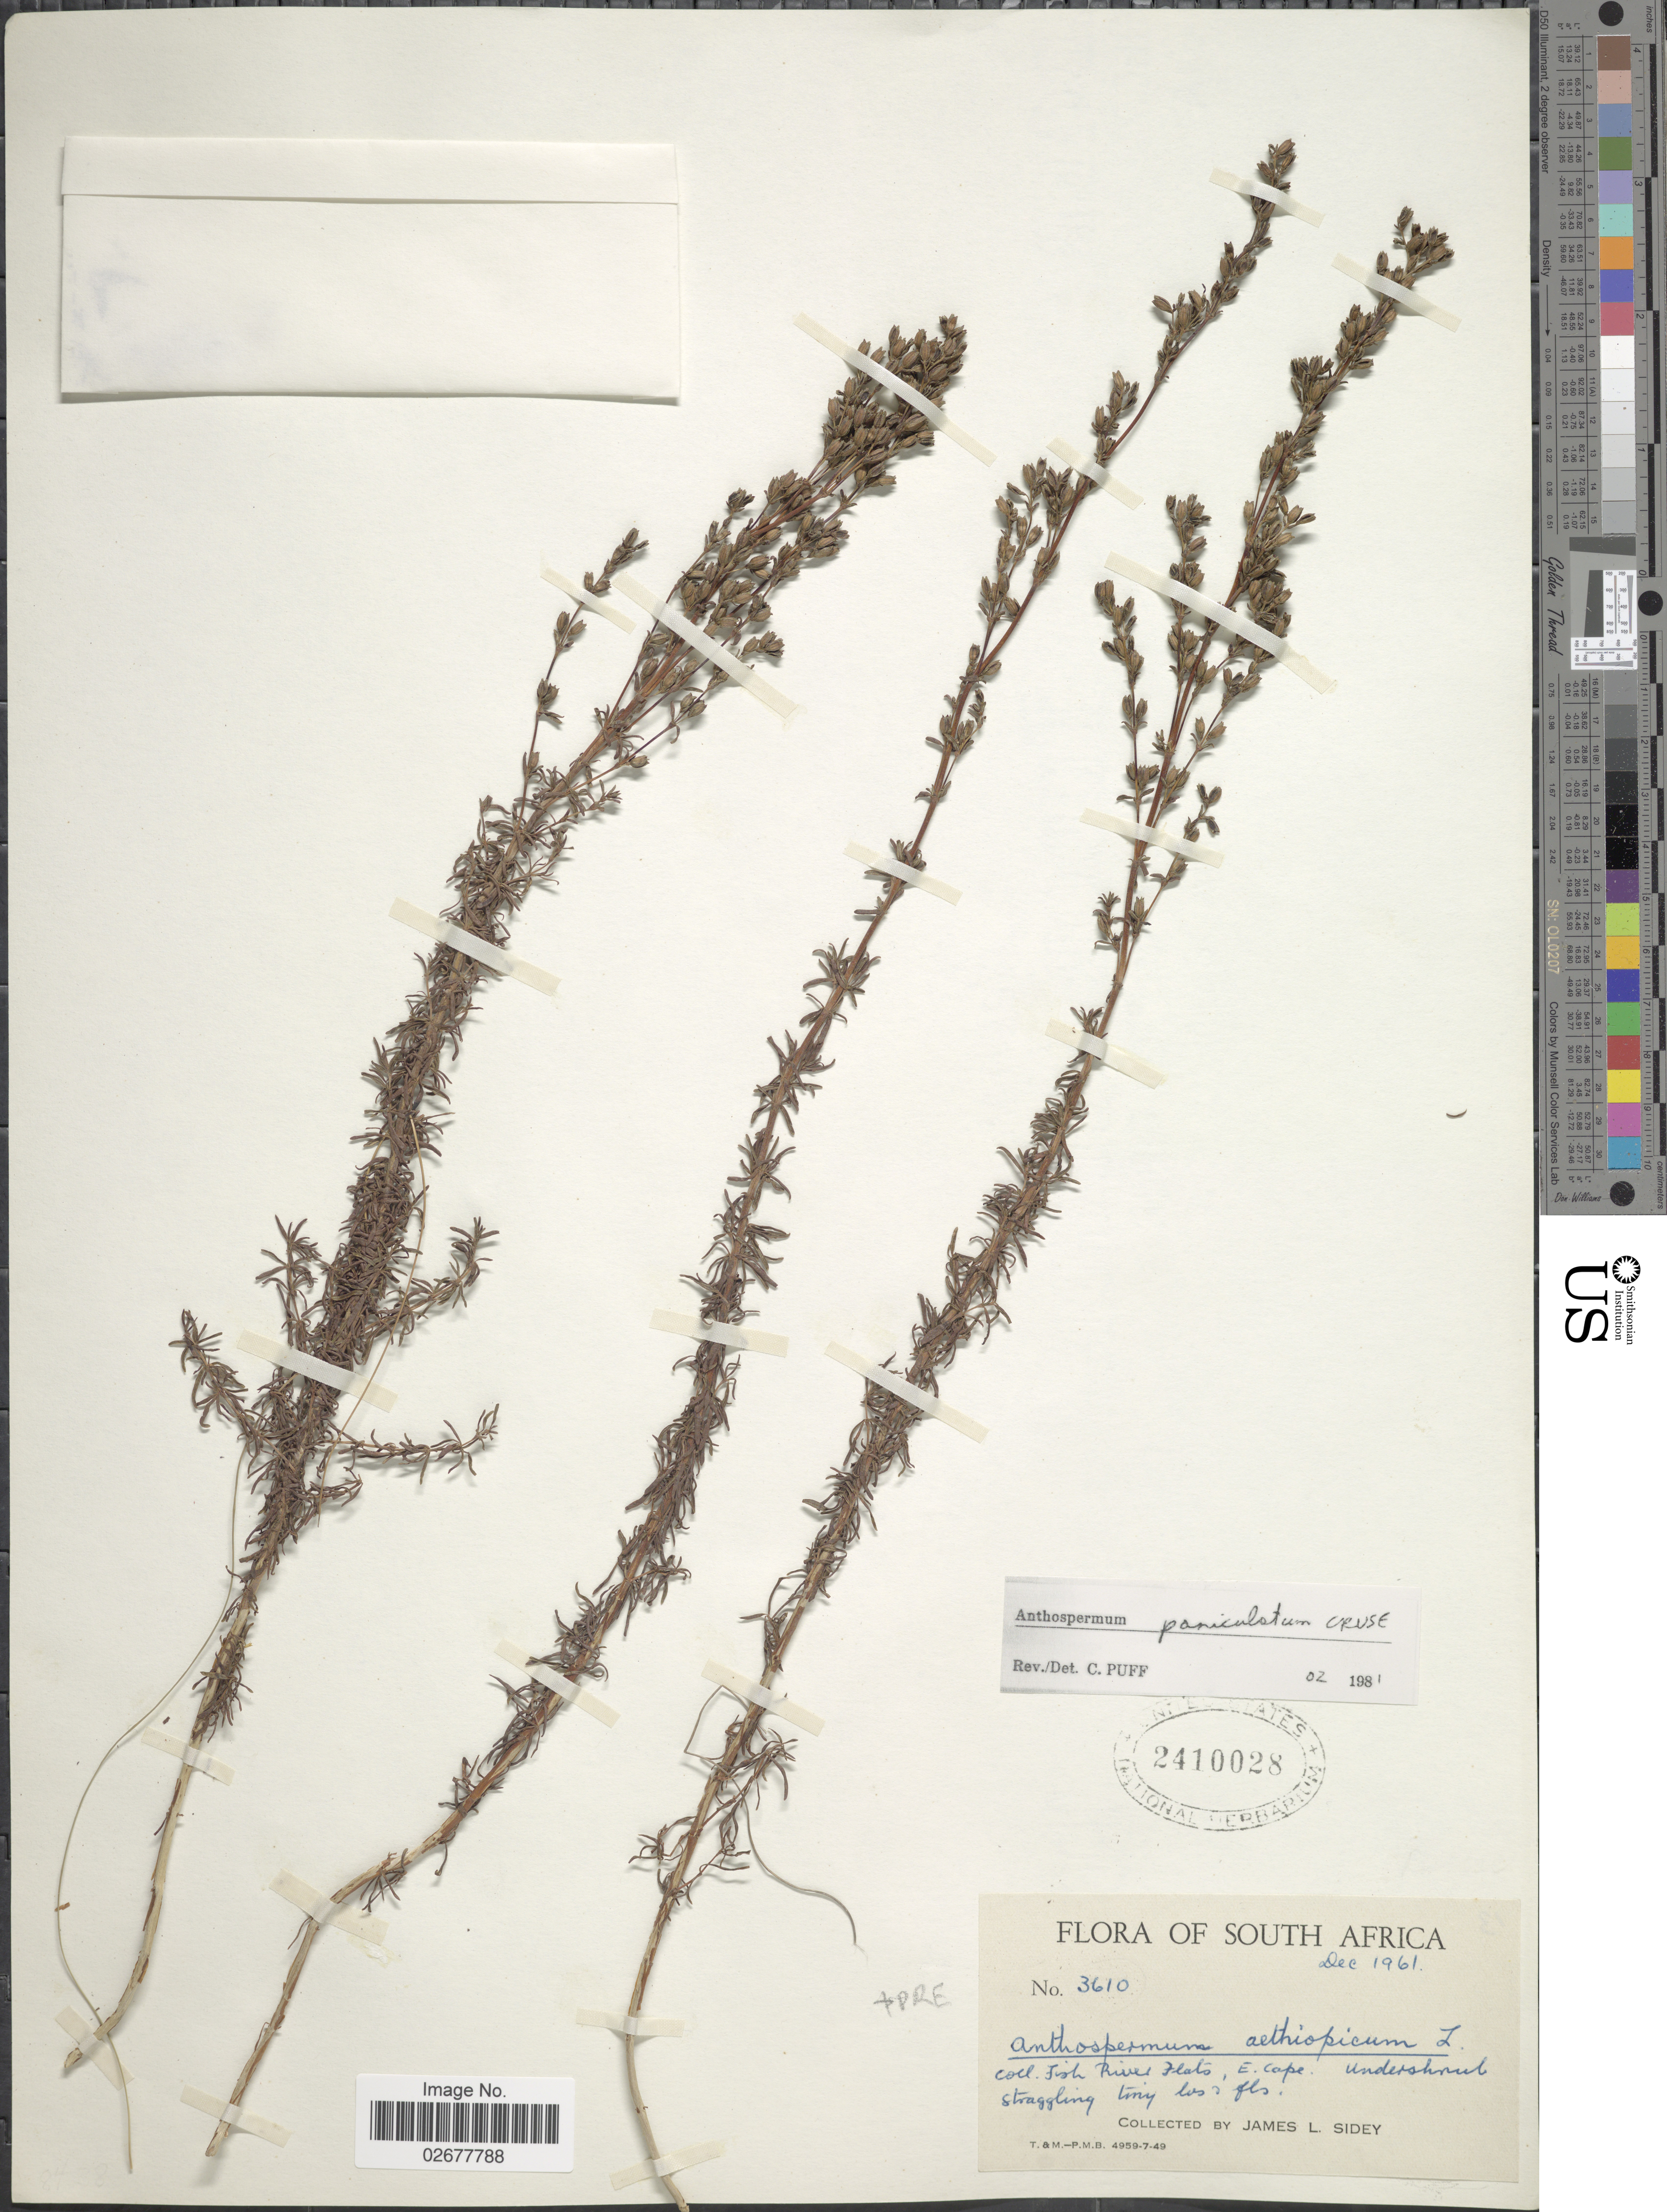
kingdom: Plantae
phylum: Tracheophyta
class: Magnoliopsida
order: Gentianales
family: Rubiaceae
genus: Anthospermum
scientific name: Anthospermum paniculatum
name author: Cruse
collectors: J. L. Sidey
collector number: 3610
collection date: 1961-12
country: South Africa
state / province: Eastern Cape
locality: Fish River Flats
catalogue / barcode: US 2410028